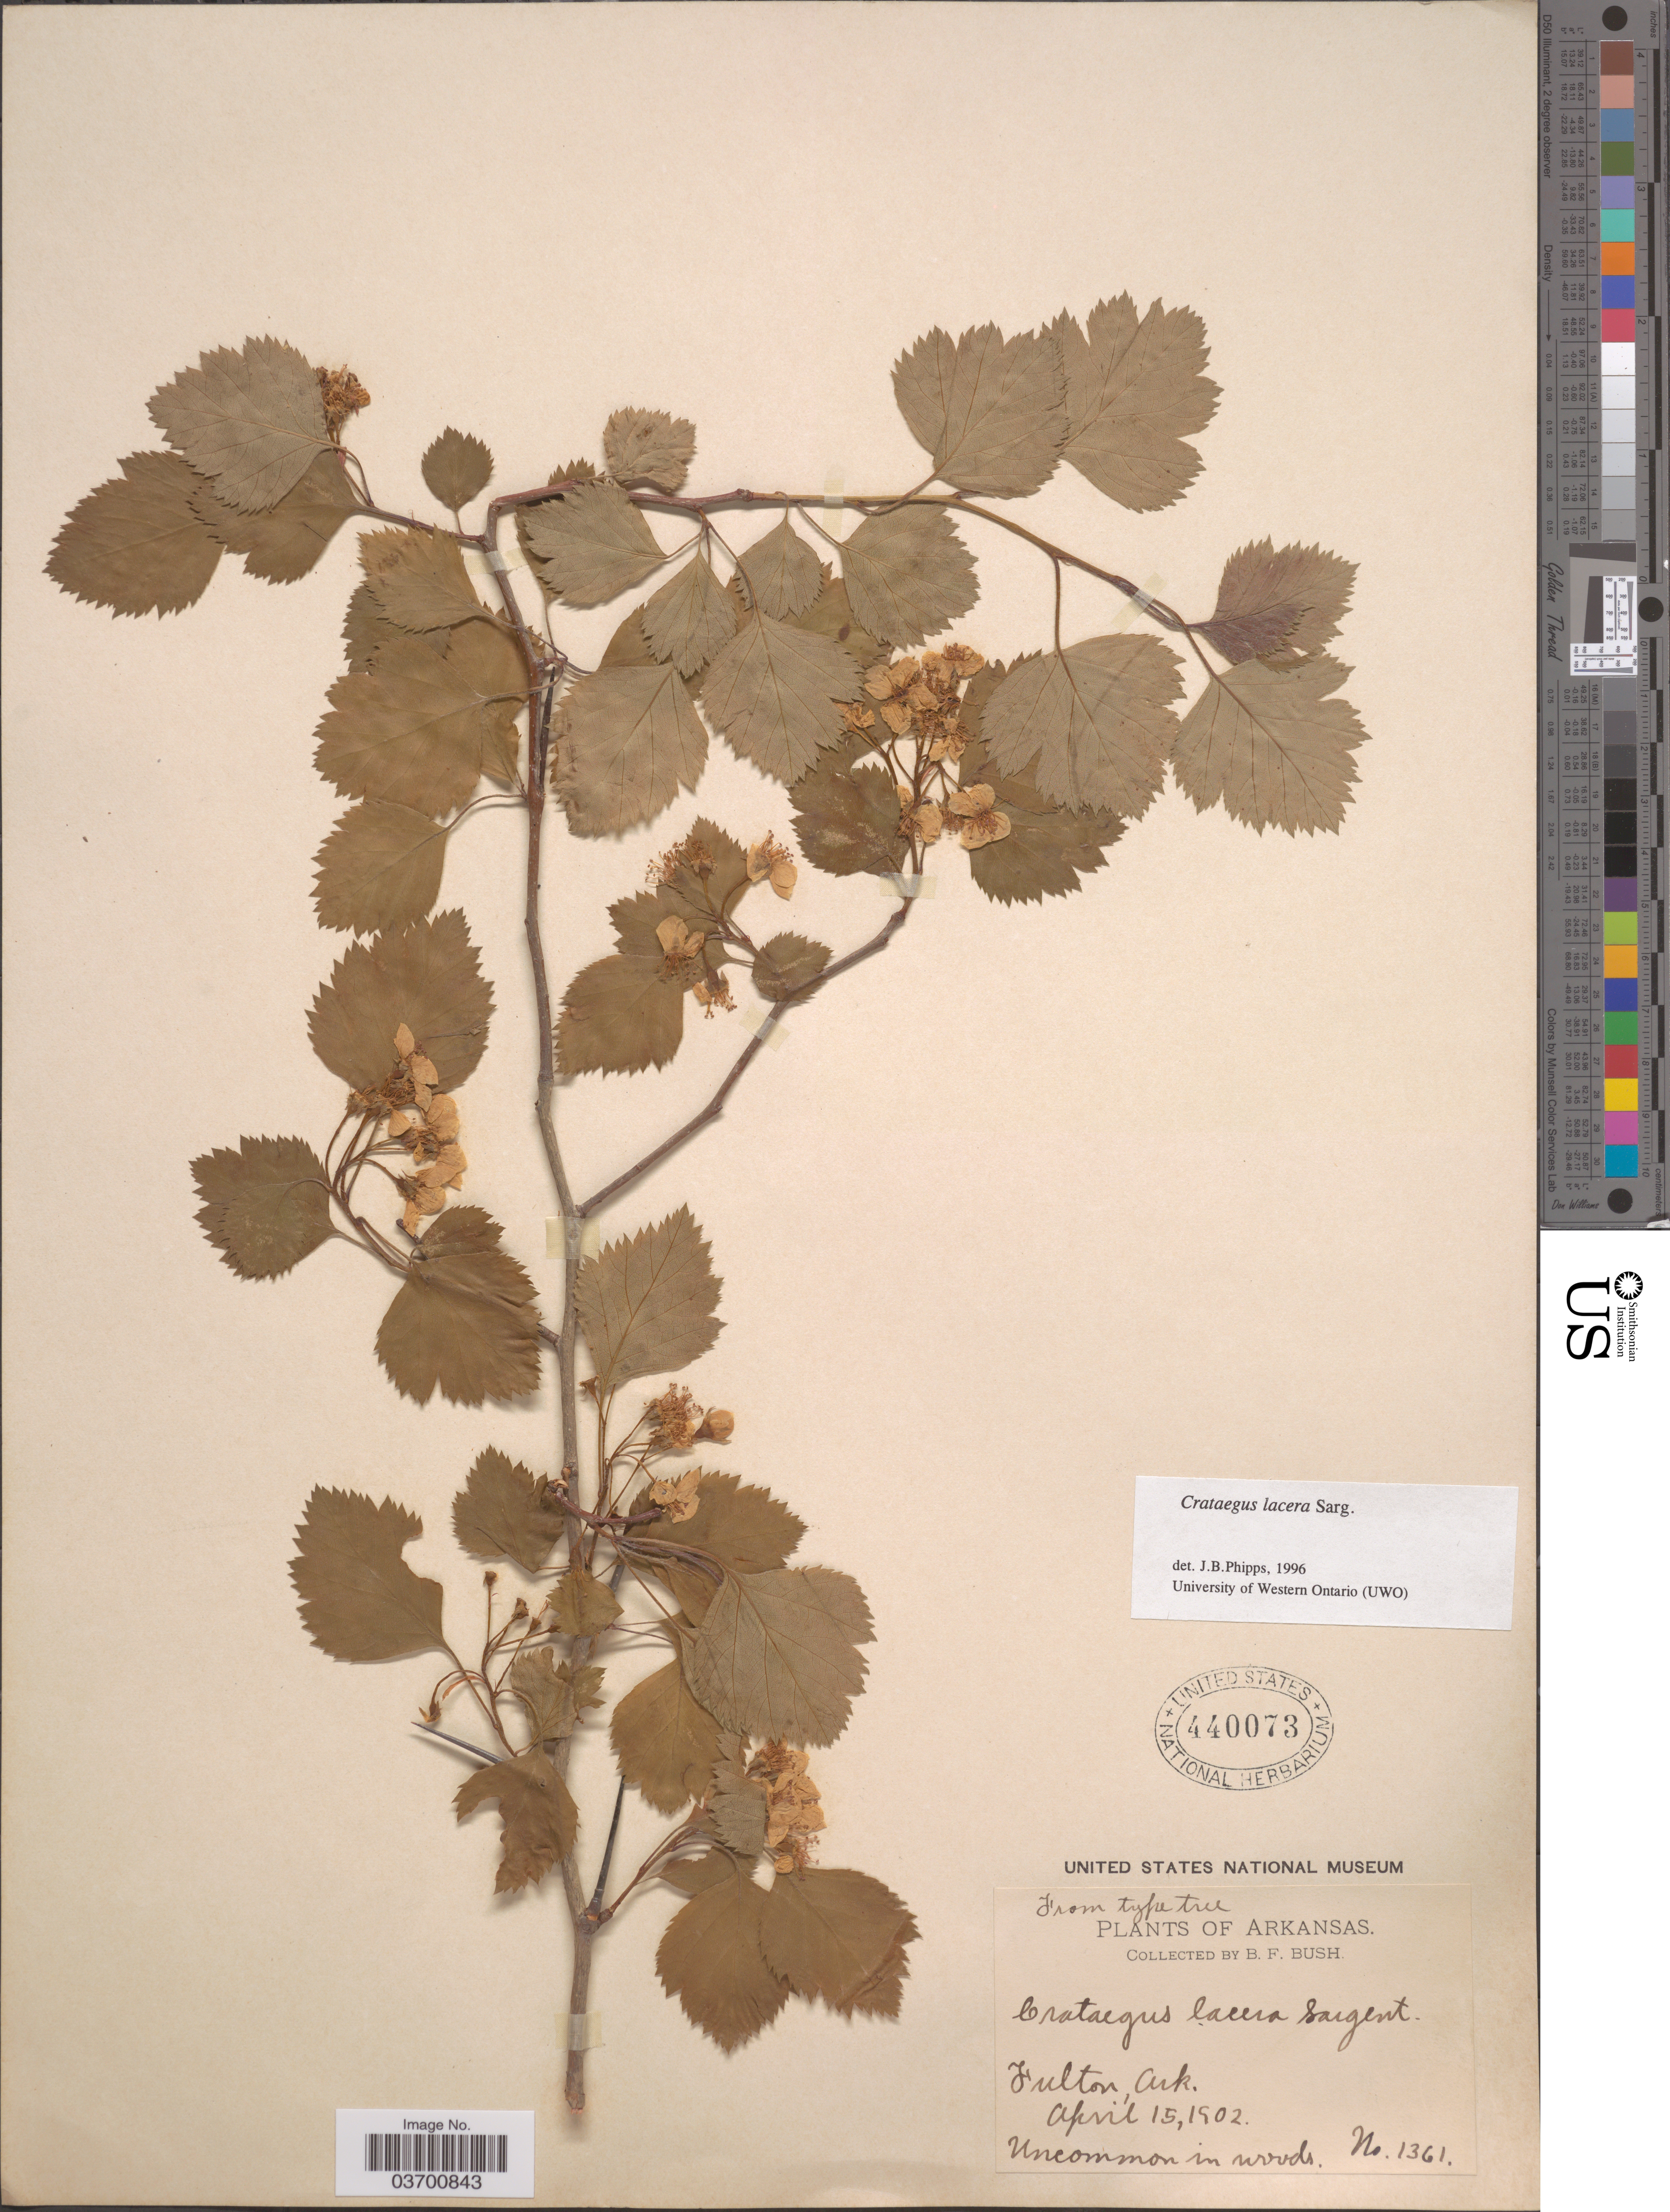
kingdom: Plantae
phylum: Tracheophyta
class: Magnoliopsida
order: Rosales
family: Rosaceae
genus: Crataegus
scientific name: Crataegus mollis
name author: (Torr. & A. Gray) Scheele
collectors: B. F. Bush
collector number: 1361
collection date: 1902-04-15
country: United States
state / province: Arkansas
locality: Fulton.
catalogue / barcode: US 440073